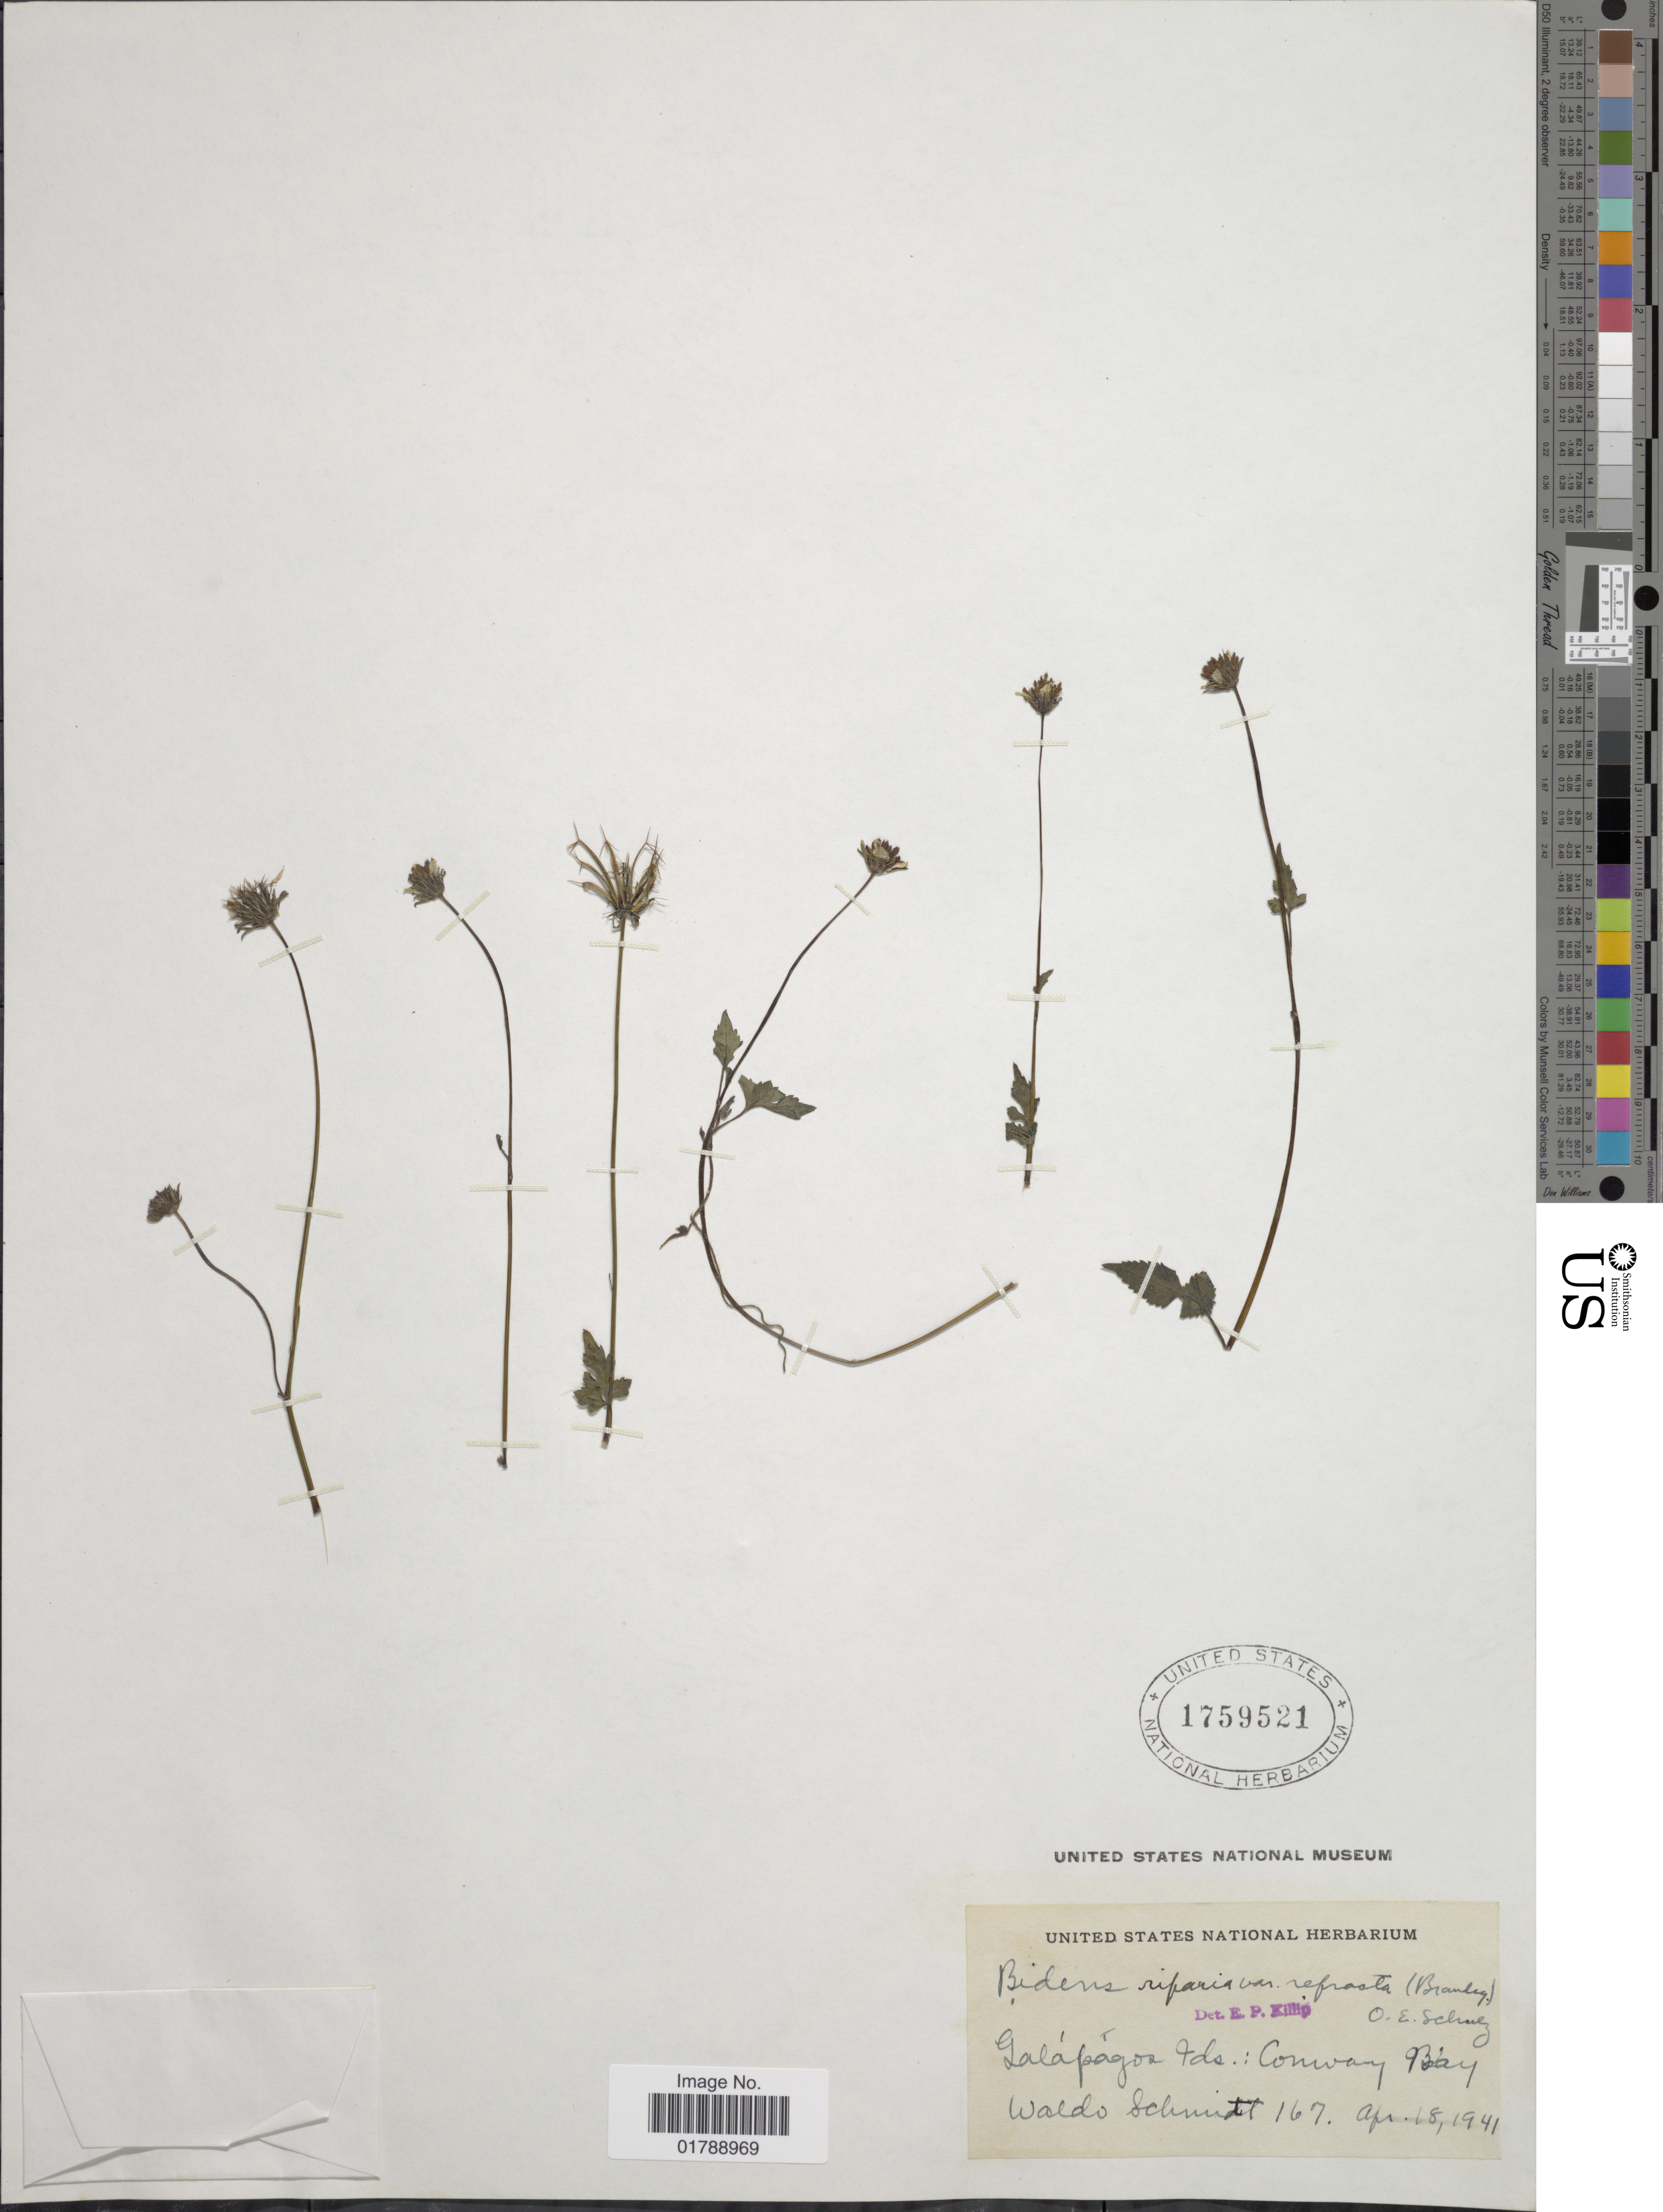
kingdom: Plantae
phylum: Tracheophyta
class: Magnoliopsida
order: Asterales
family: Asteraceae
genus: Bidens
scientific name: Bidens riparia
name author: Kunth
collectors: W. Schmidt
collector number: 167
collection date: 1941-04-18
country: Ecuador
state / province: Colón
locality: Galápágos Ids.: Conway Bay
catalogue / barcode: US 1759521